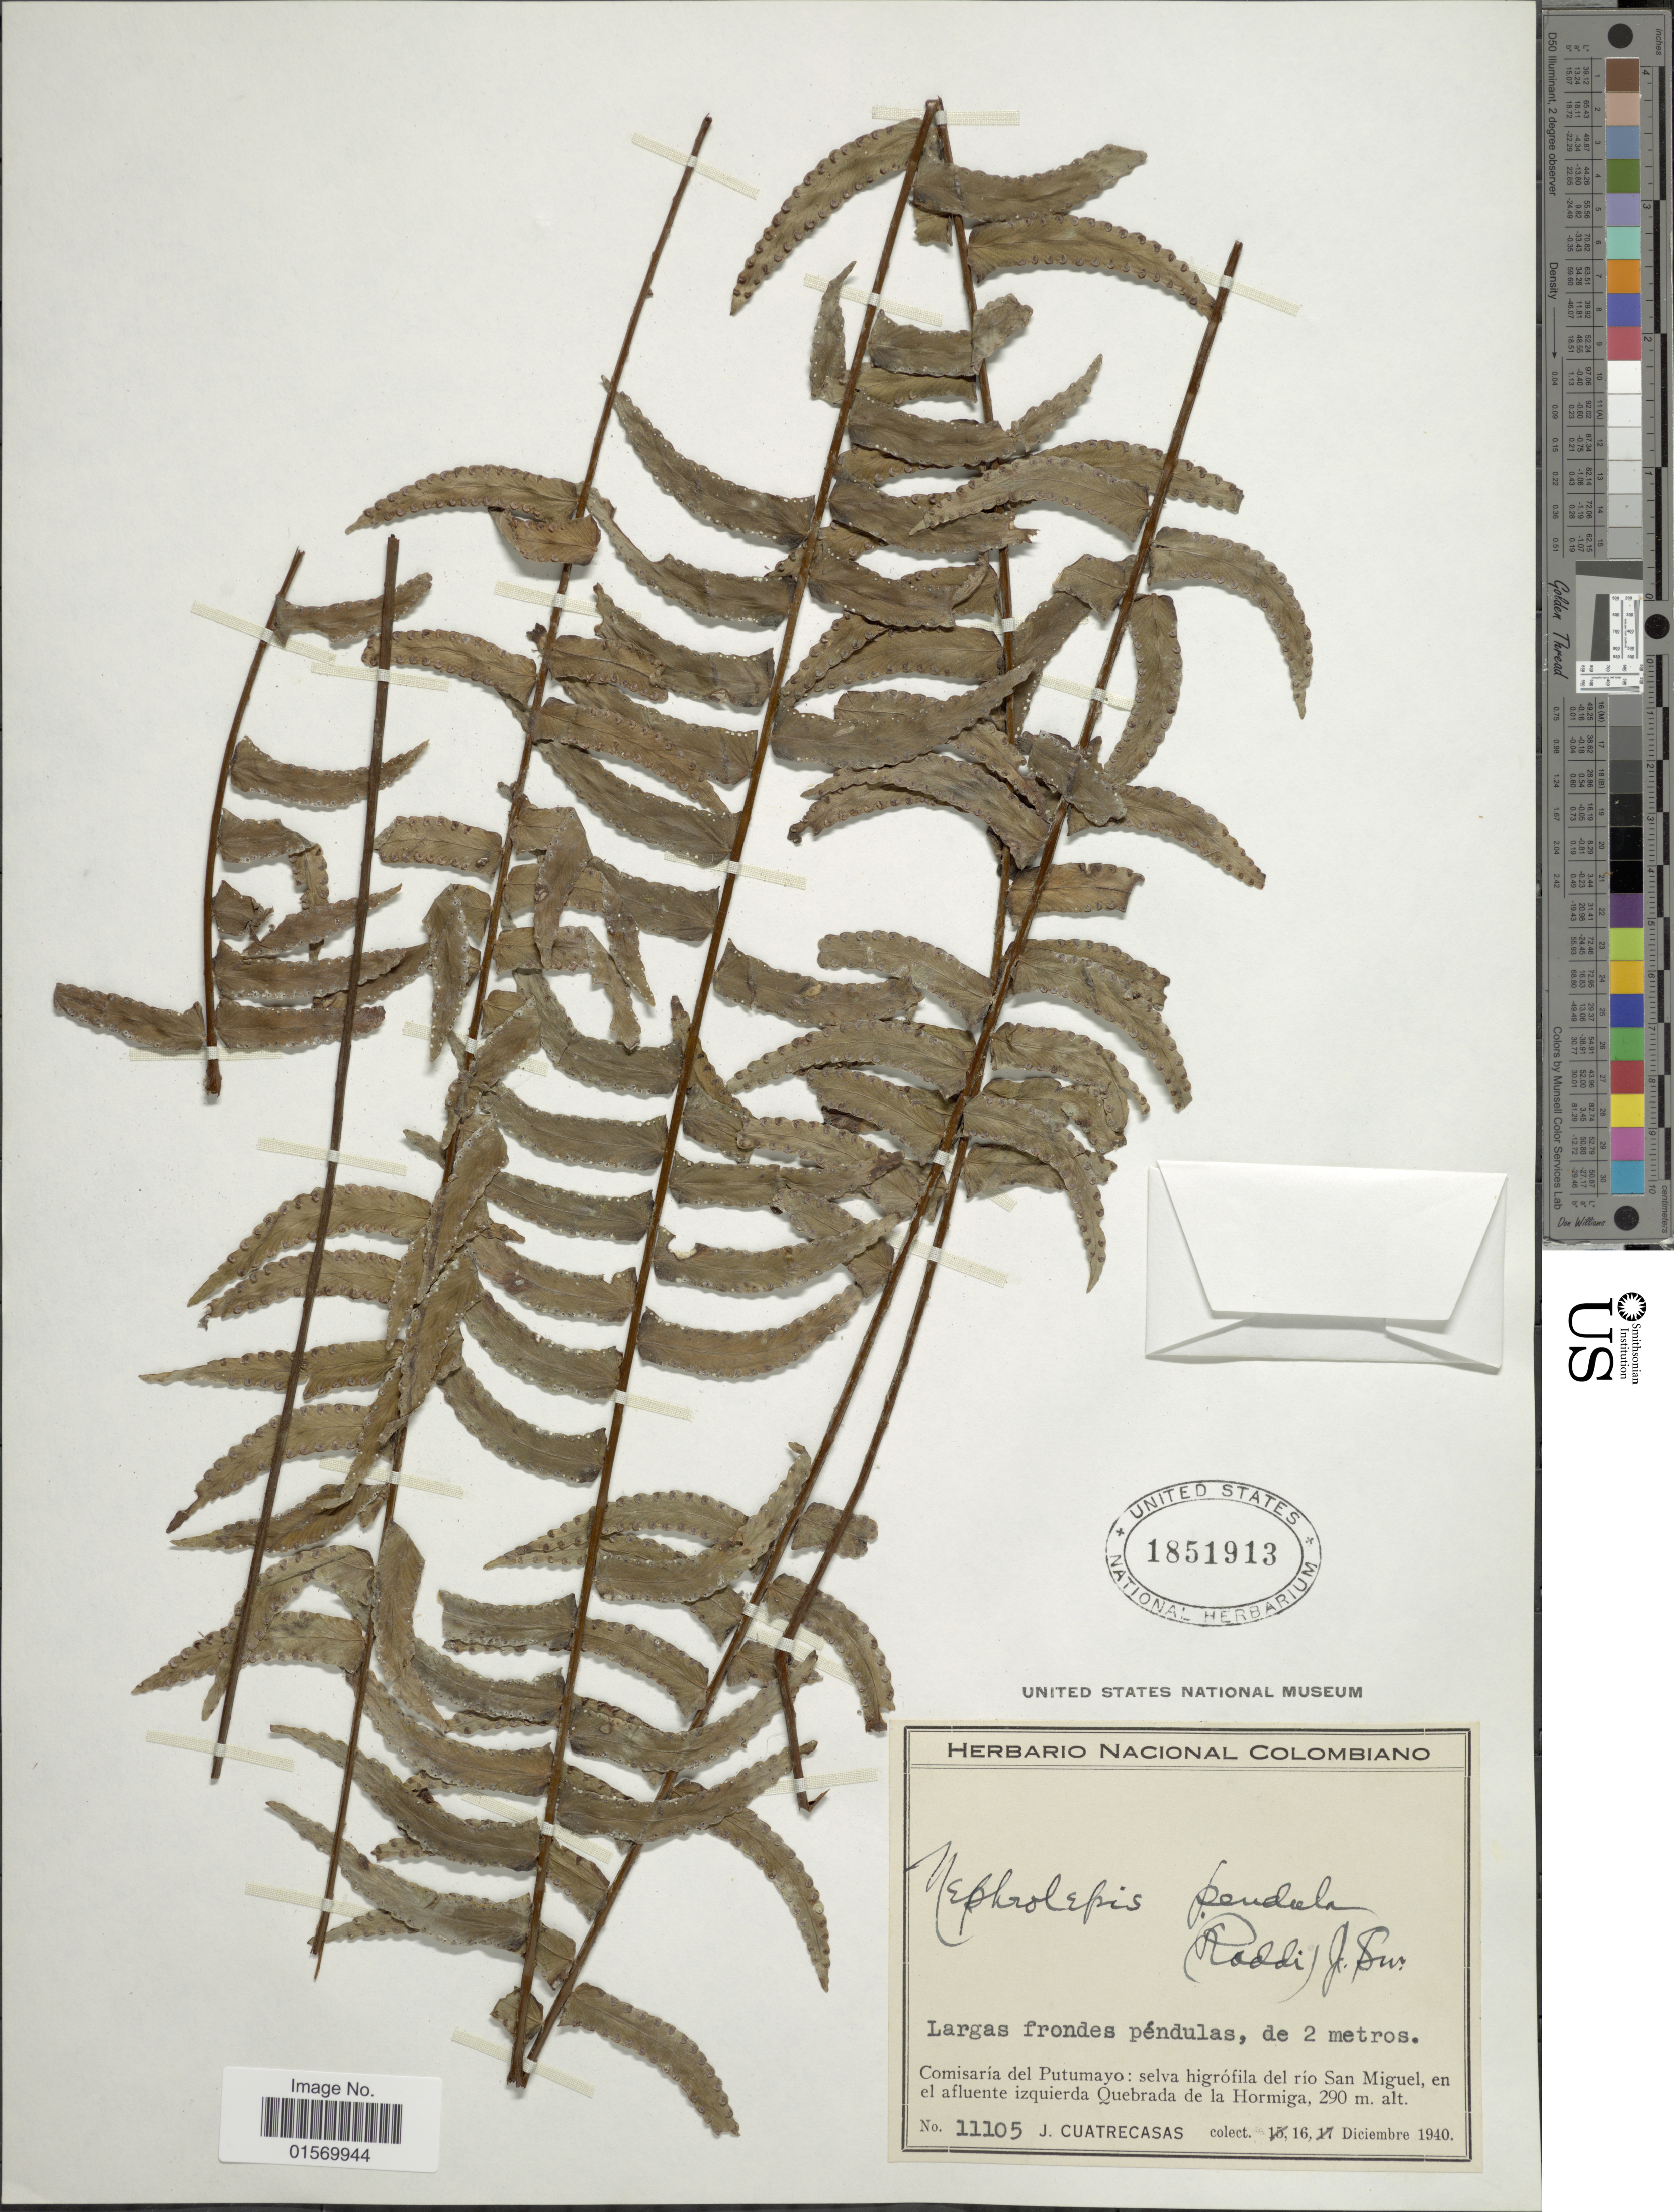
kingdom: Plantae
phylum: Tracheophyta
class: Polypodiopsida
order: Polypodiales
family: Nephrolepidaceae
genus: Nephrolepis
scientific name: Nephrolepis pendula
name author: (Raddi) J. Sm.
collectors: J. Cuatrecasas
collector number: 11105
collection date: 1940-12-16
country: Colombia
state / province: Putumayo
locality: Comsisaria del Putyumayo: selva higrófila del río San Miguel, en el afluente izquierda Quebrada de la Hormiga.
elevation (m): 290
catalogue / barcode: US 1851913